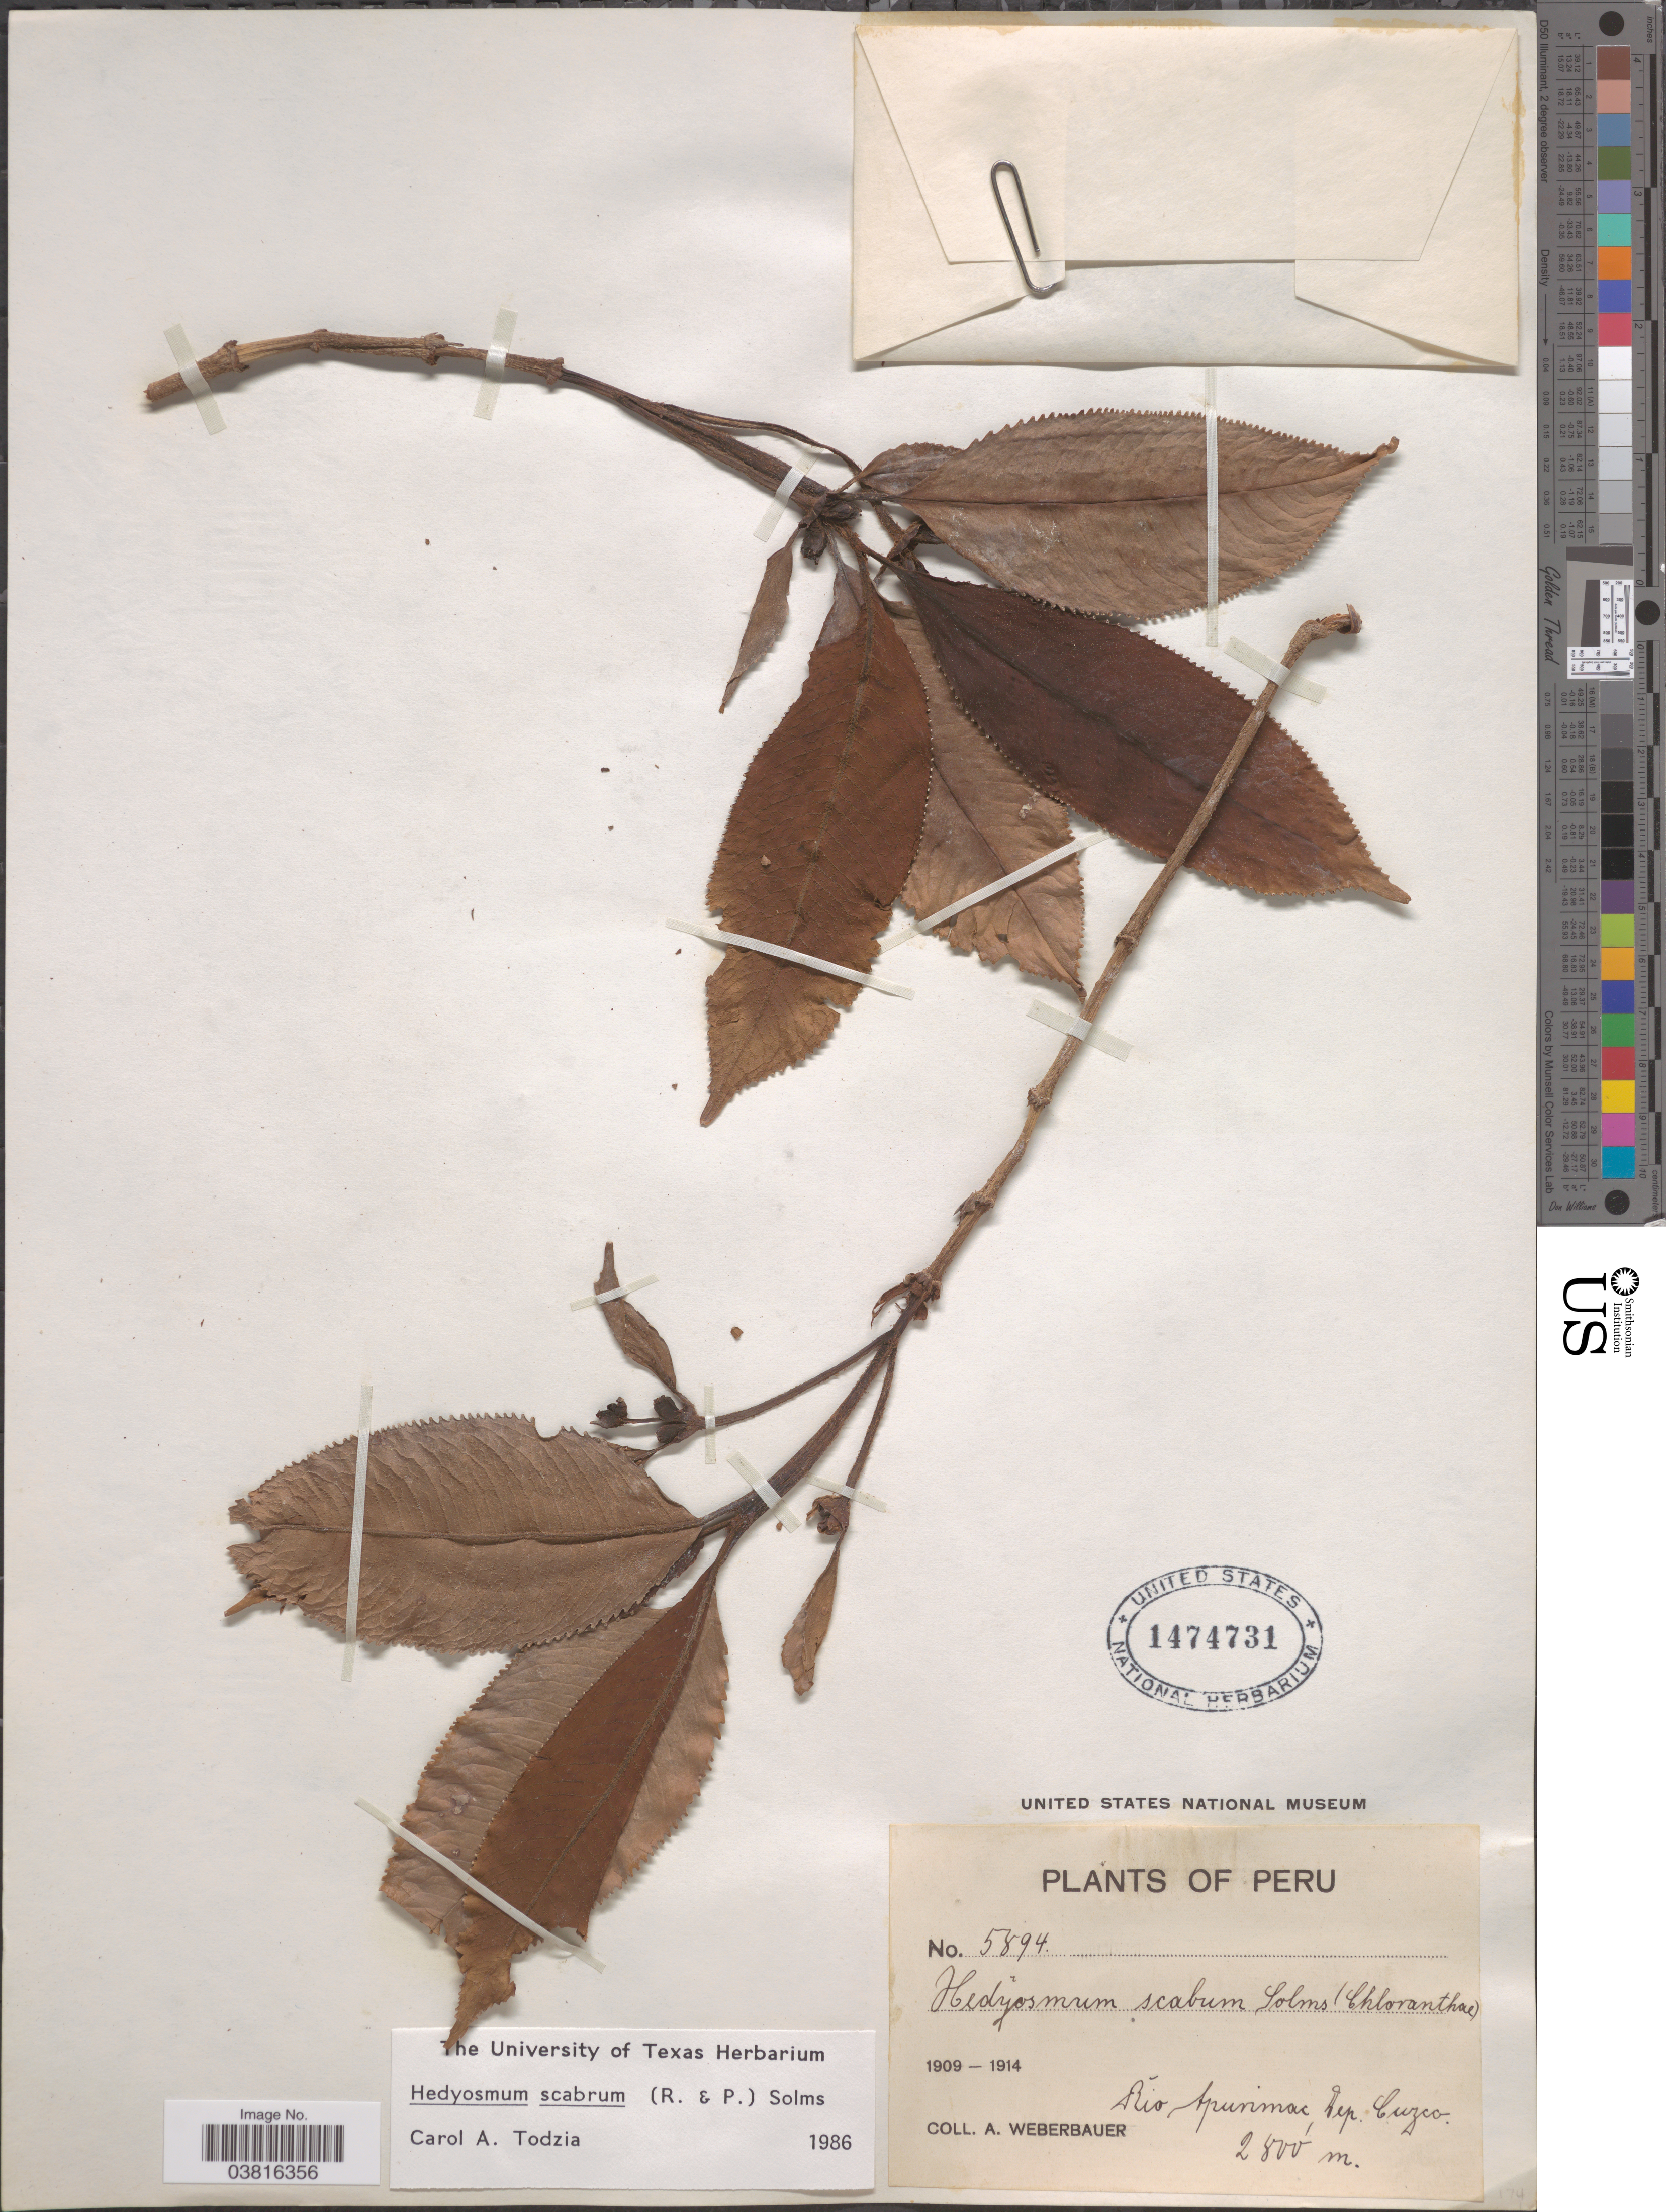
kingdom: Plantae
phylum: Tracheophyta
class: Magnoliopsida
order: Chloranthales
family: Chloranthaceae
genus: Hedyosmum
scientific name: Hedyosmum scabrum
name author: Solms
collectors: A. Weberbauer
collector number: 5894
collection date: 1909/1914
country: Peru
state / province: Cusco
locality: Rio Apurimac, Dep. Cuzco.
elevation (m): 2800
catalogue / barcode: US 1474731